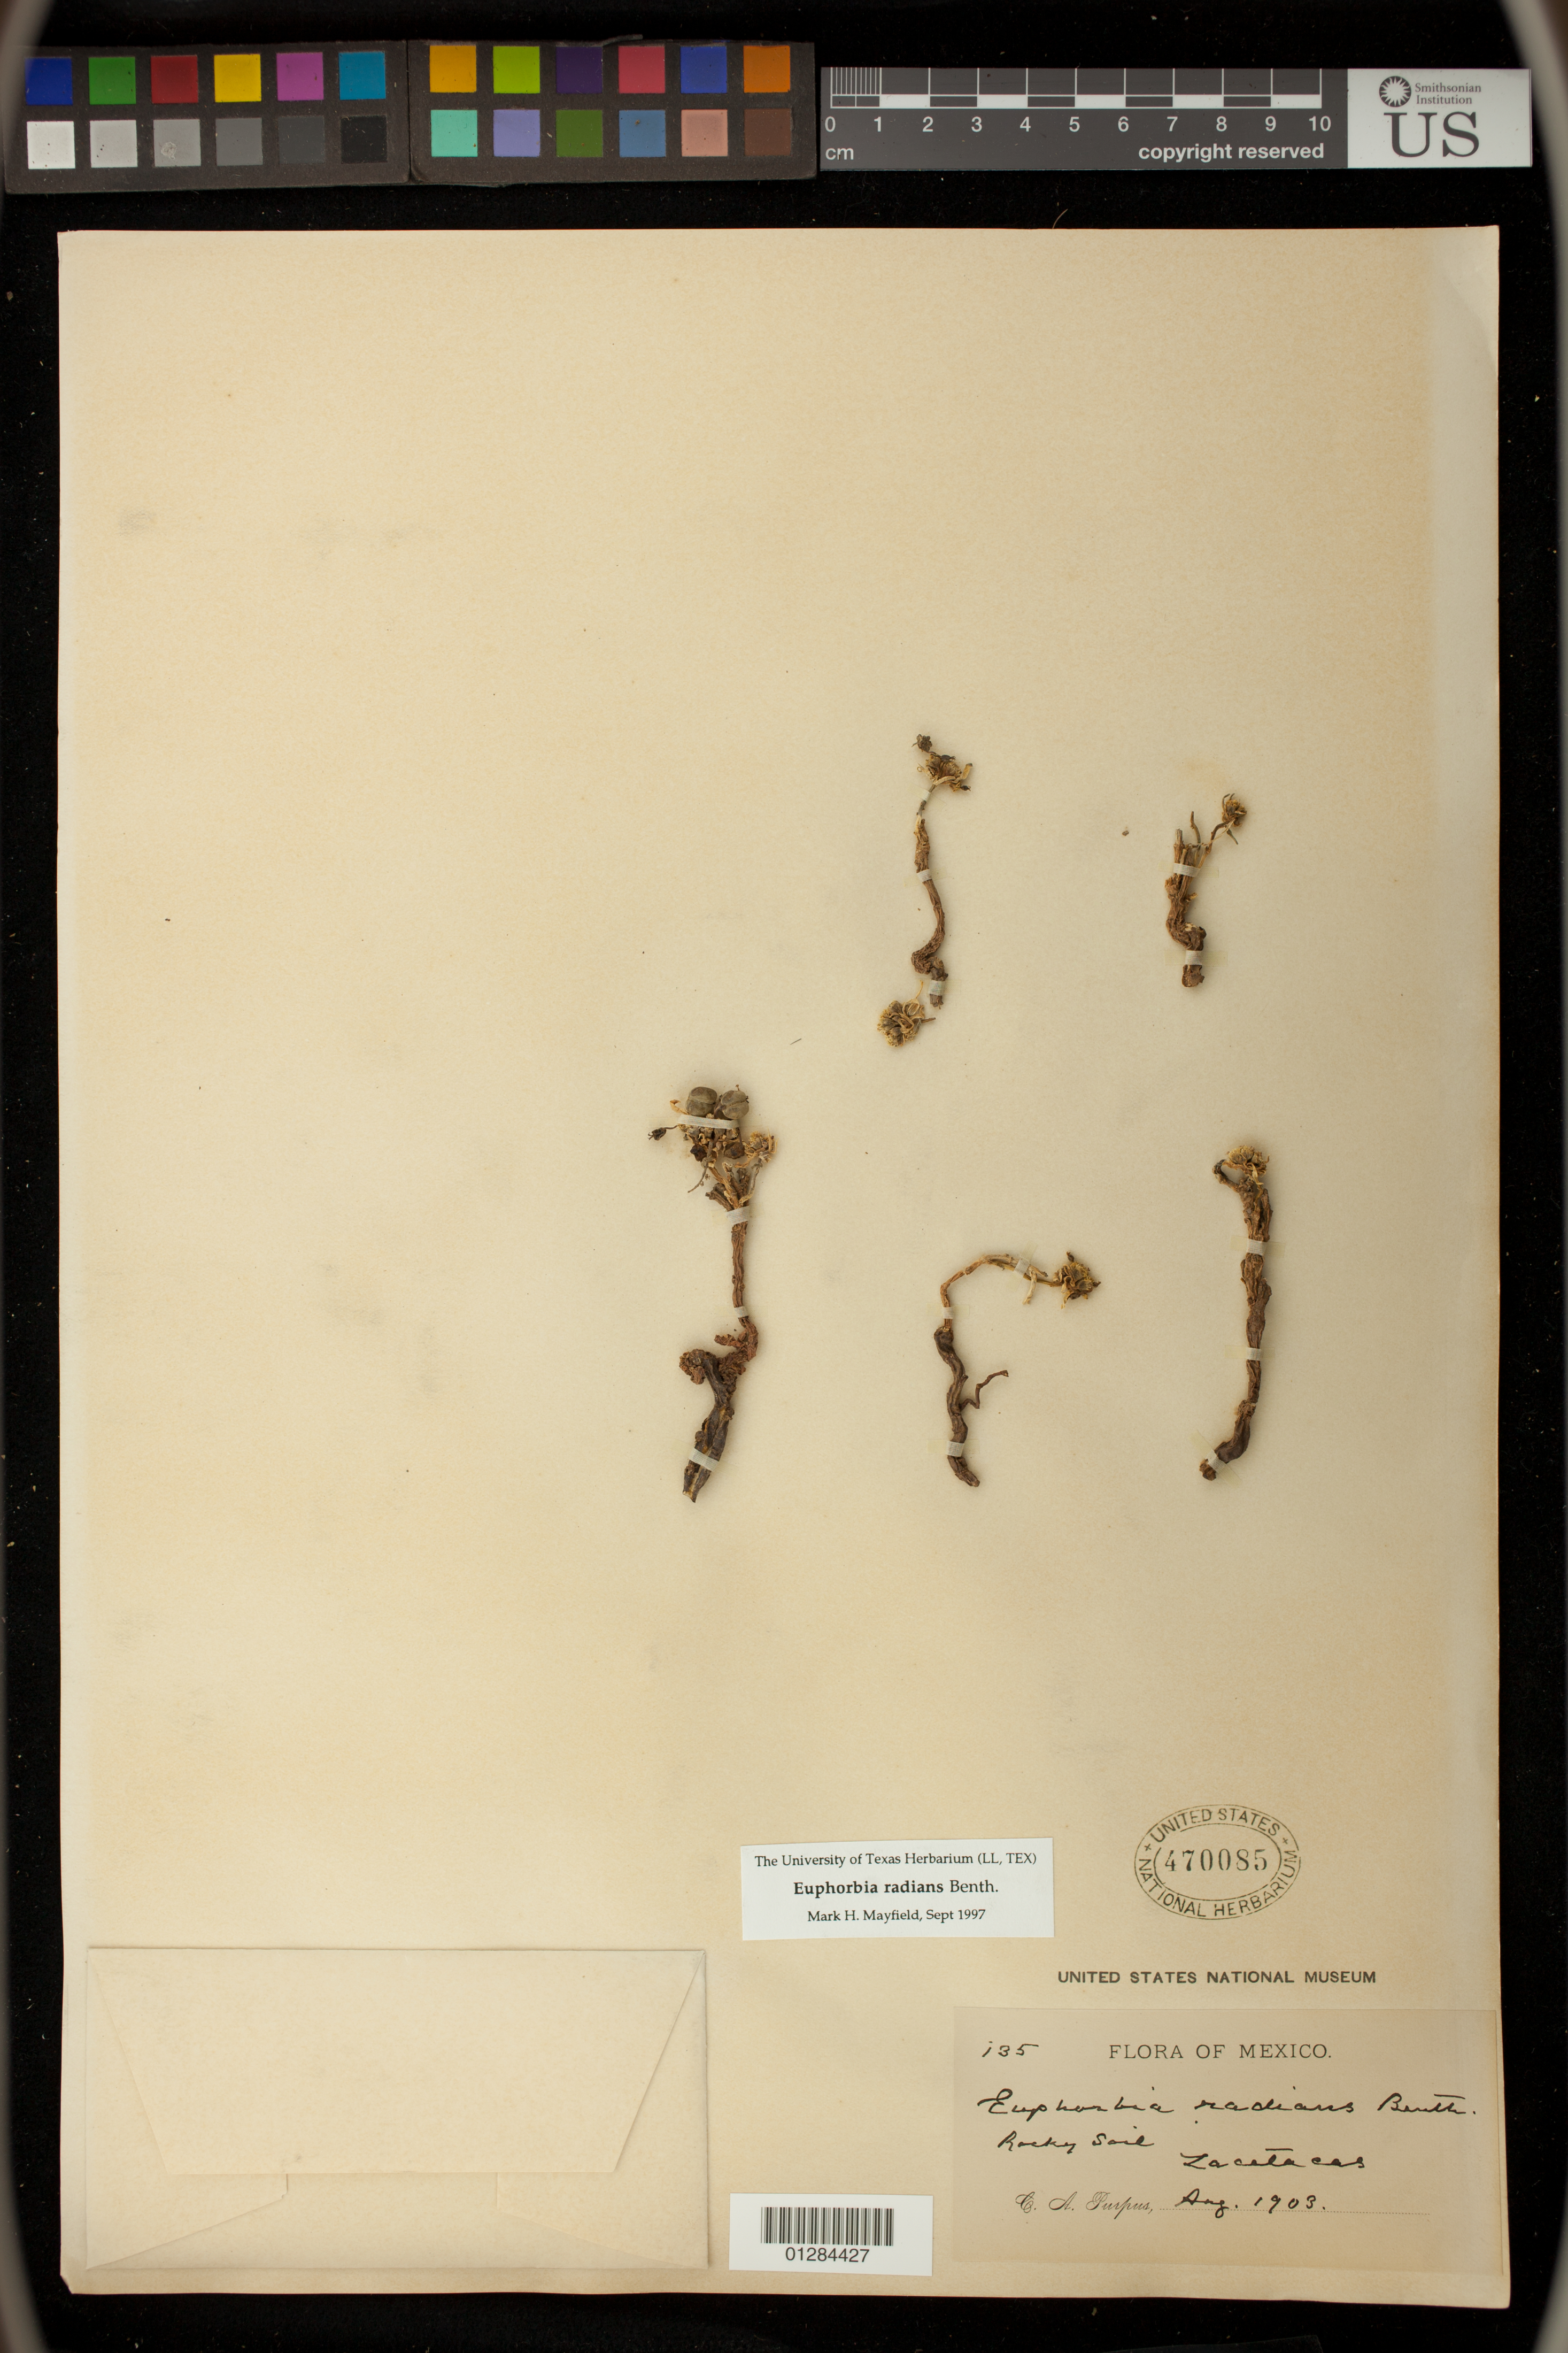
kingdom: Plantae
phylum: Tracheophyta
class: Magnoliopsida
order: Malpighiales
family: Euphorbiaceae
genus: Euphorbia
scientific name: Euphorbia radians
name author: Benth.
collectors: C. A. Purpus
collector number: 135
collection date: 1903-08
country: Mexico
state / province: Zacatecas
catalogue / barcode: US 470085